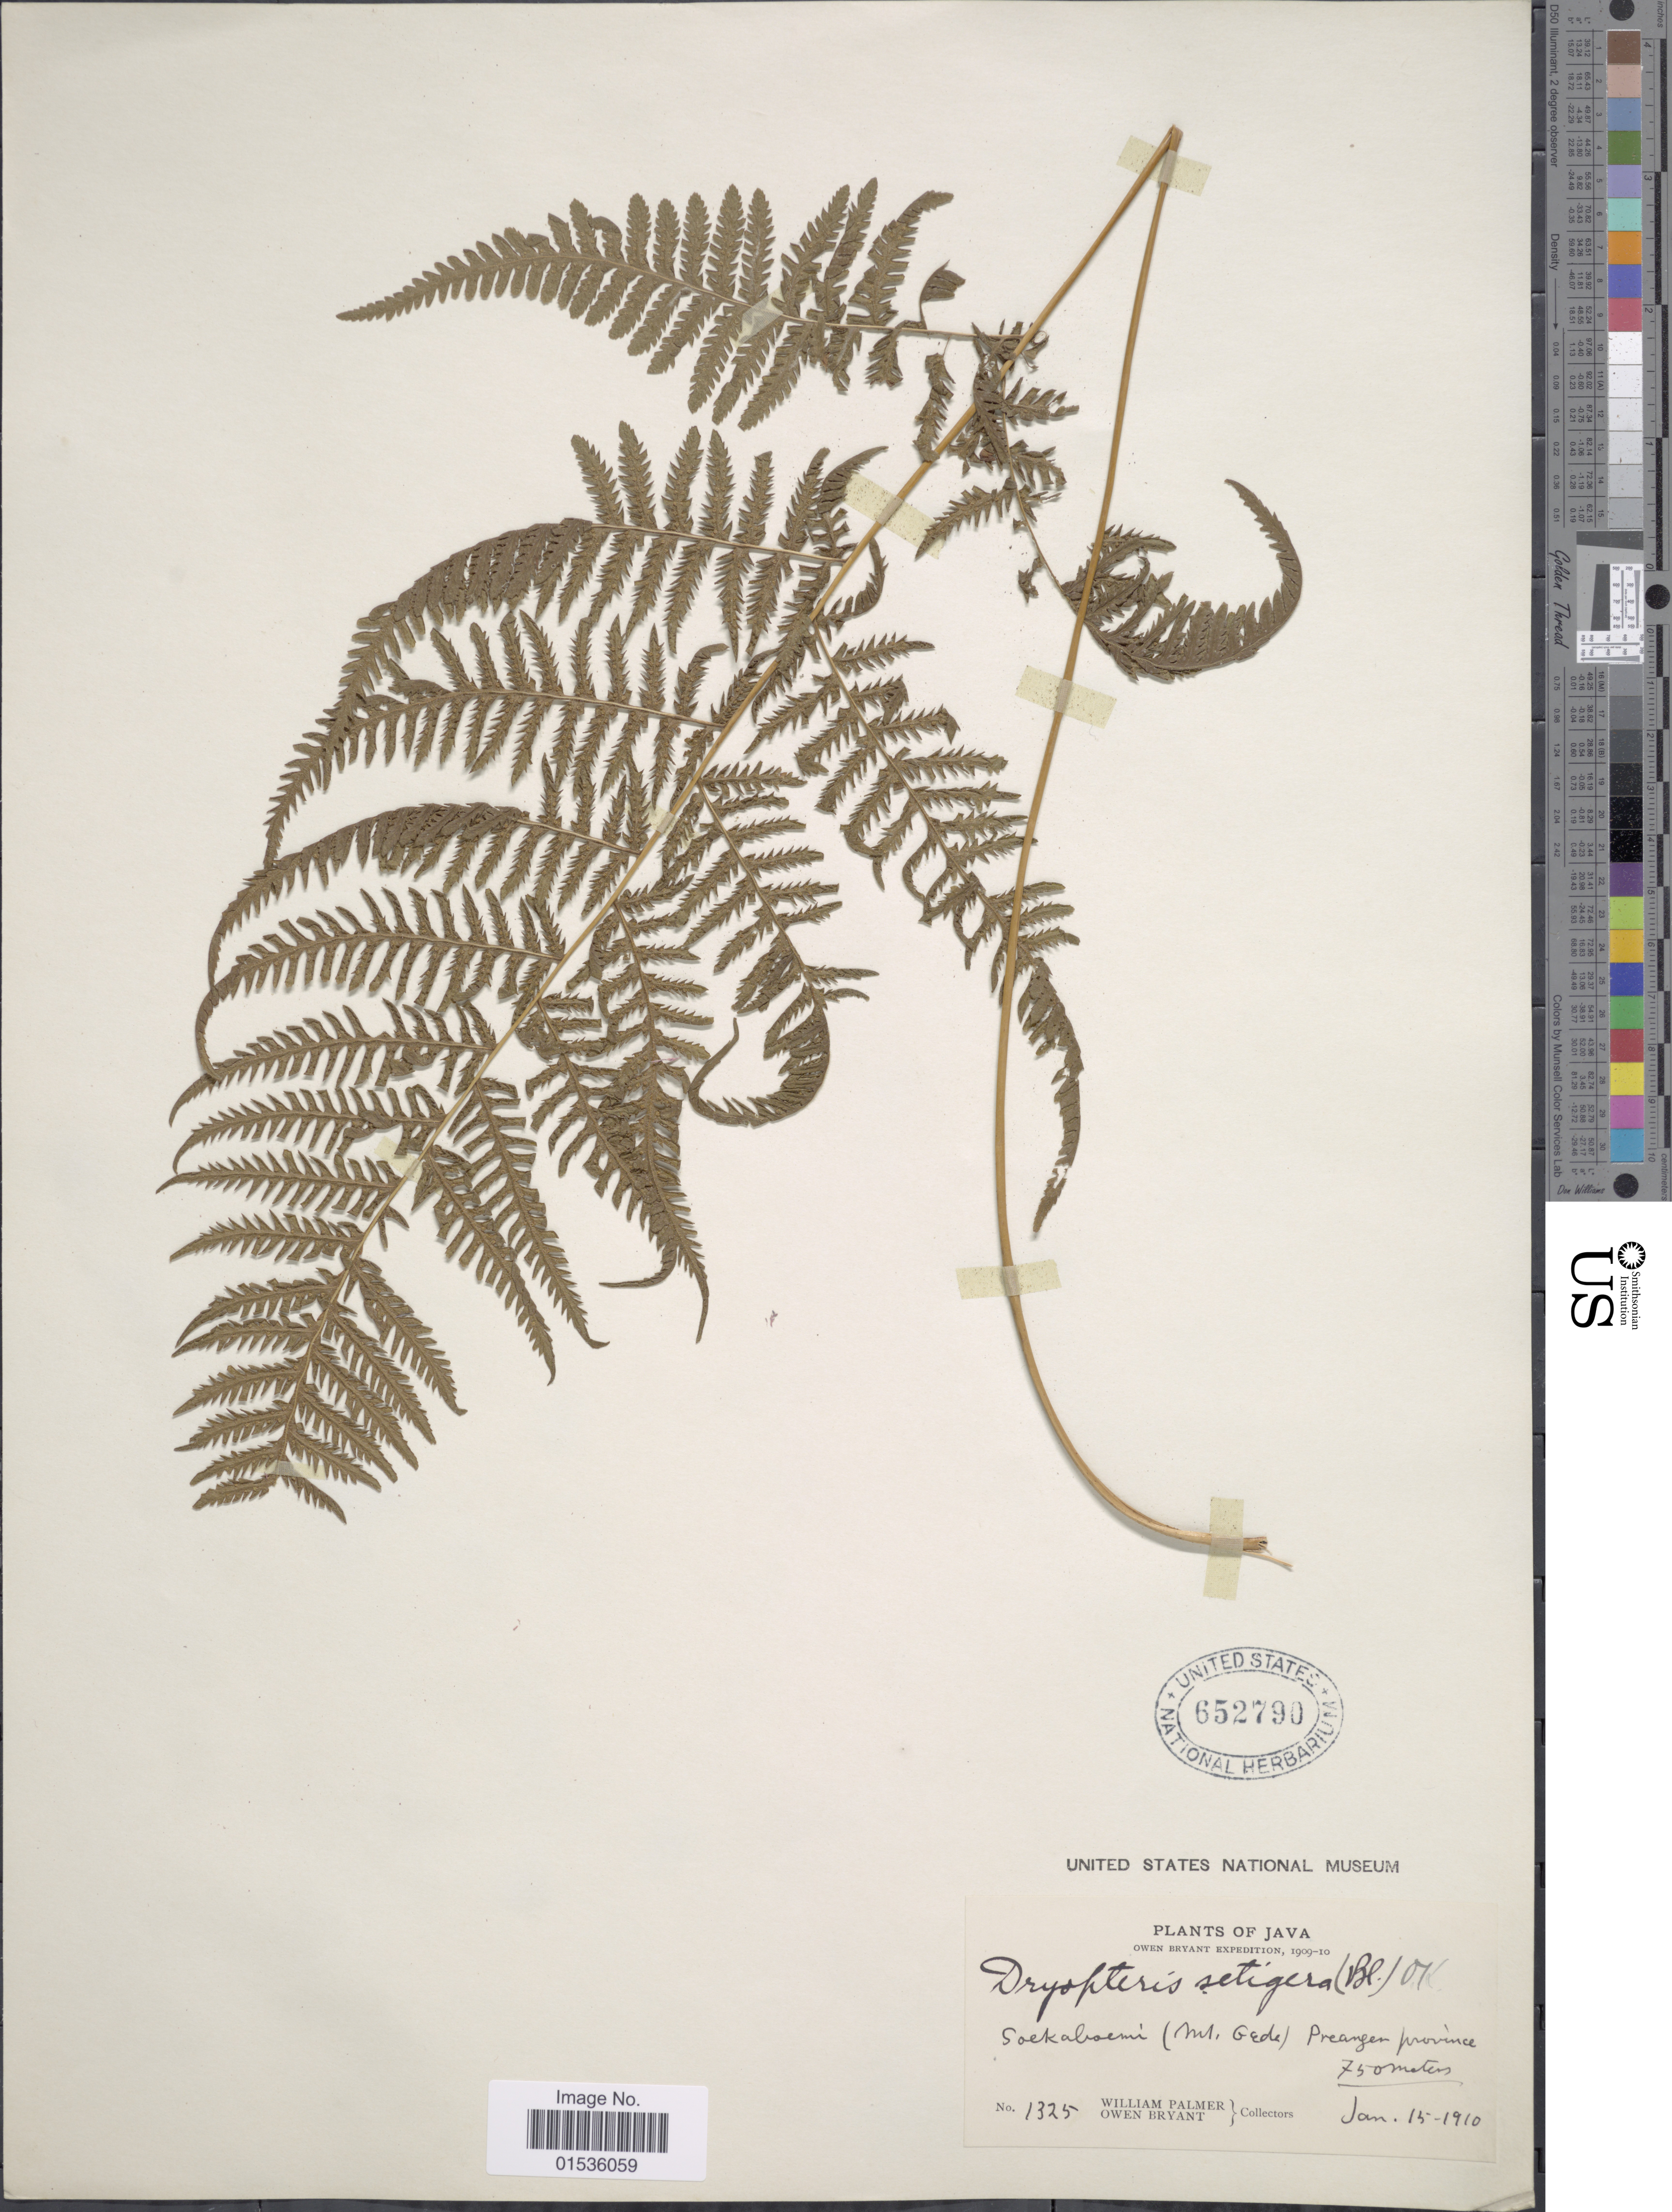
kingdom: Plantae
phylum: Tracheophyta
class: Polypodiopsida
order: Polypodiales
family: Thelypteridaceae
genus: Macrothelypteris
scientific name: Macrothelypteris torresiana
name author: (Gaudich.) Ching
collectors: W. Palmer & O. Bryant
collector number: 1325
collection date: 1910-01-15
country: Indonesia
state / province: Java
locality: Java. Soekaboemi (Mt. Gede), Preangen province. [interpreted]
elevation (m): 750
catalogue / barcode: US 652790